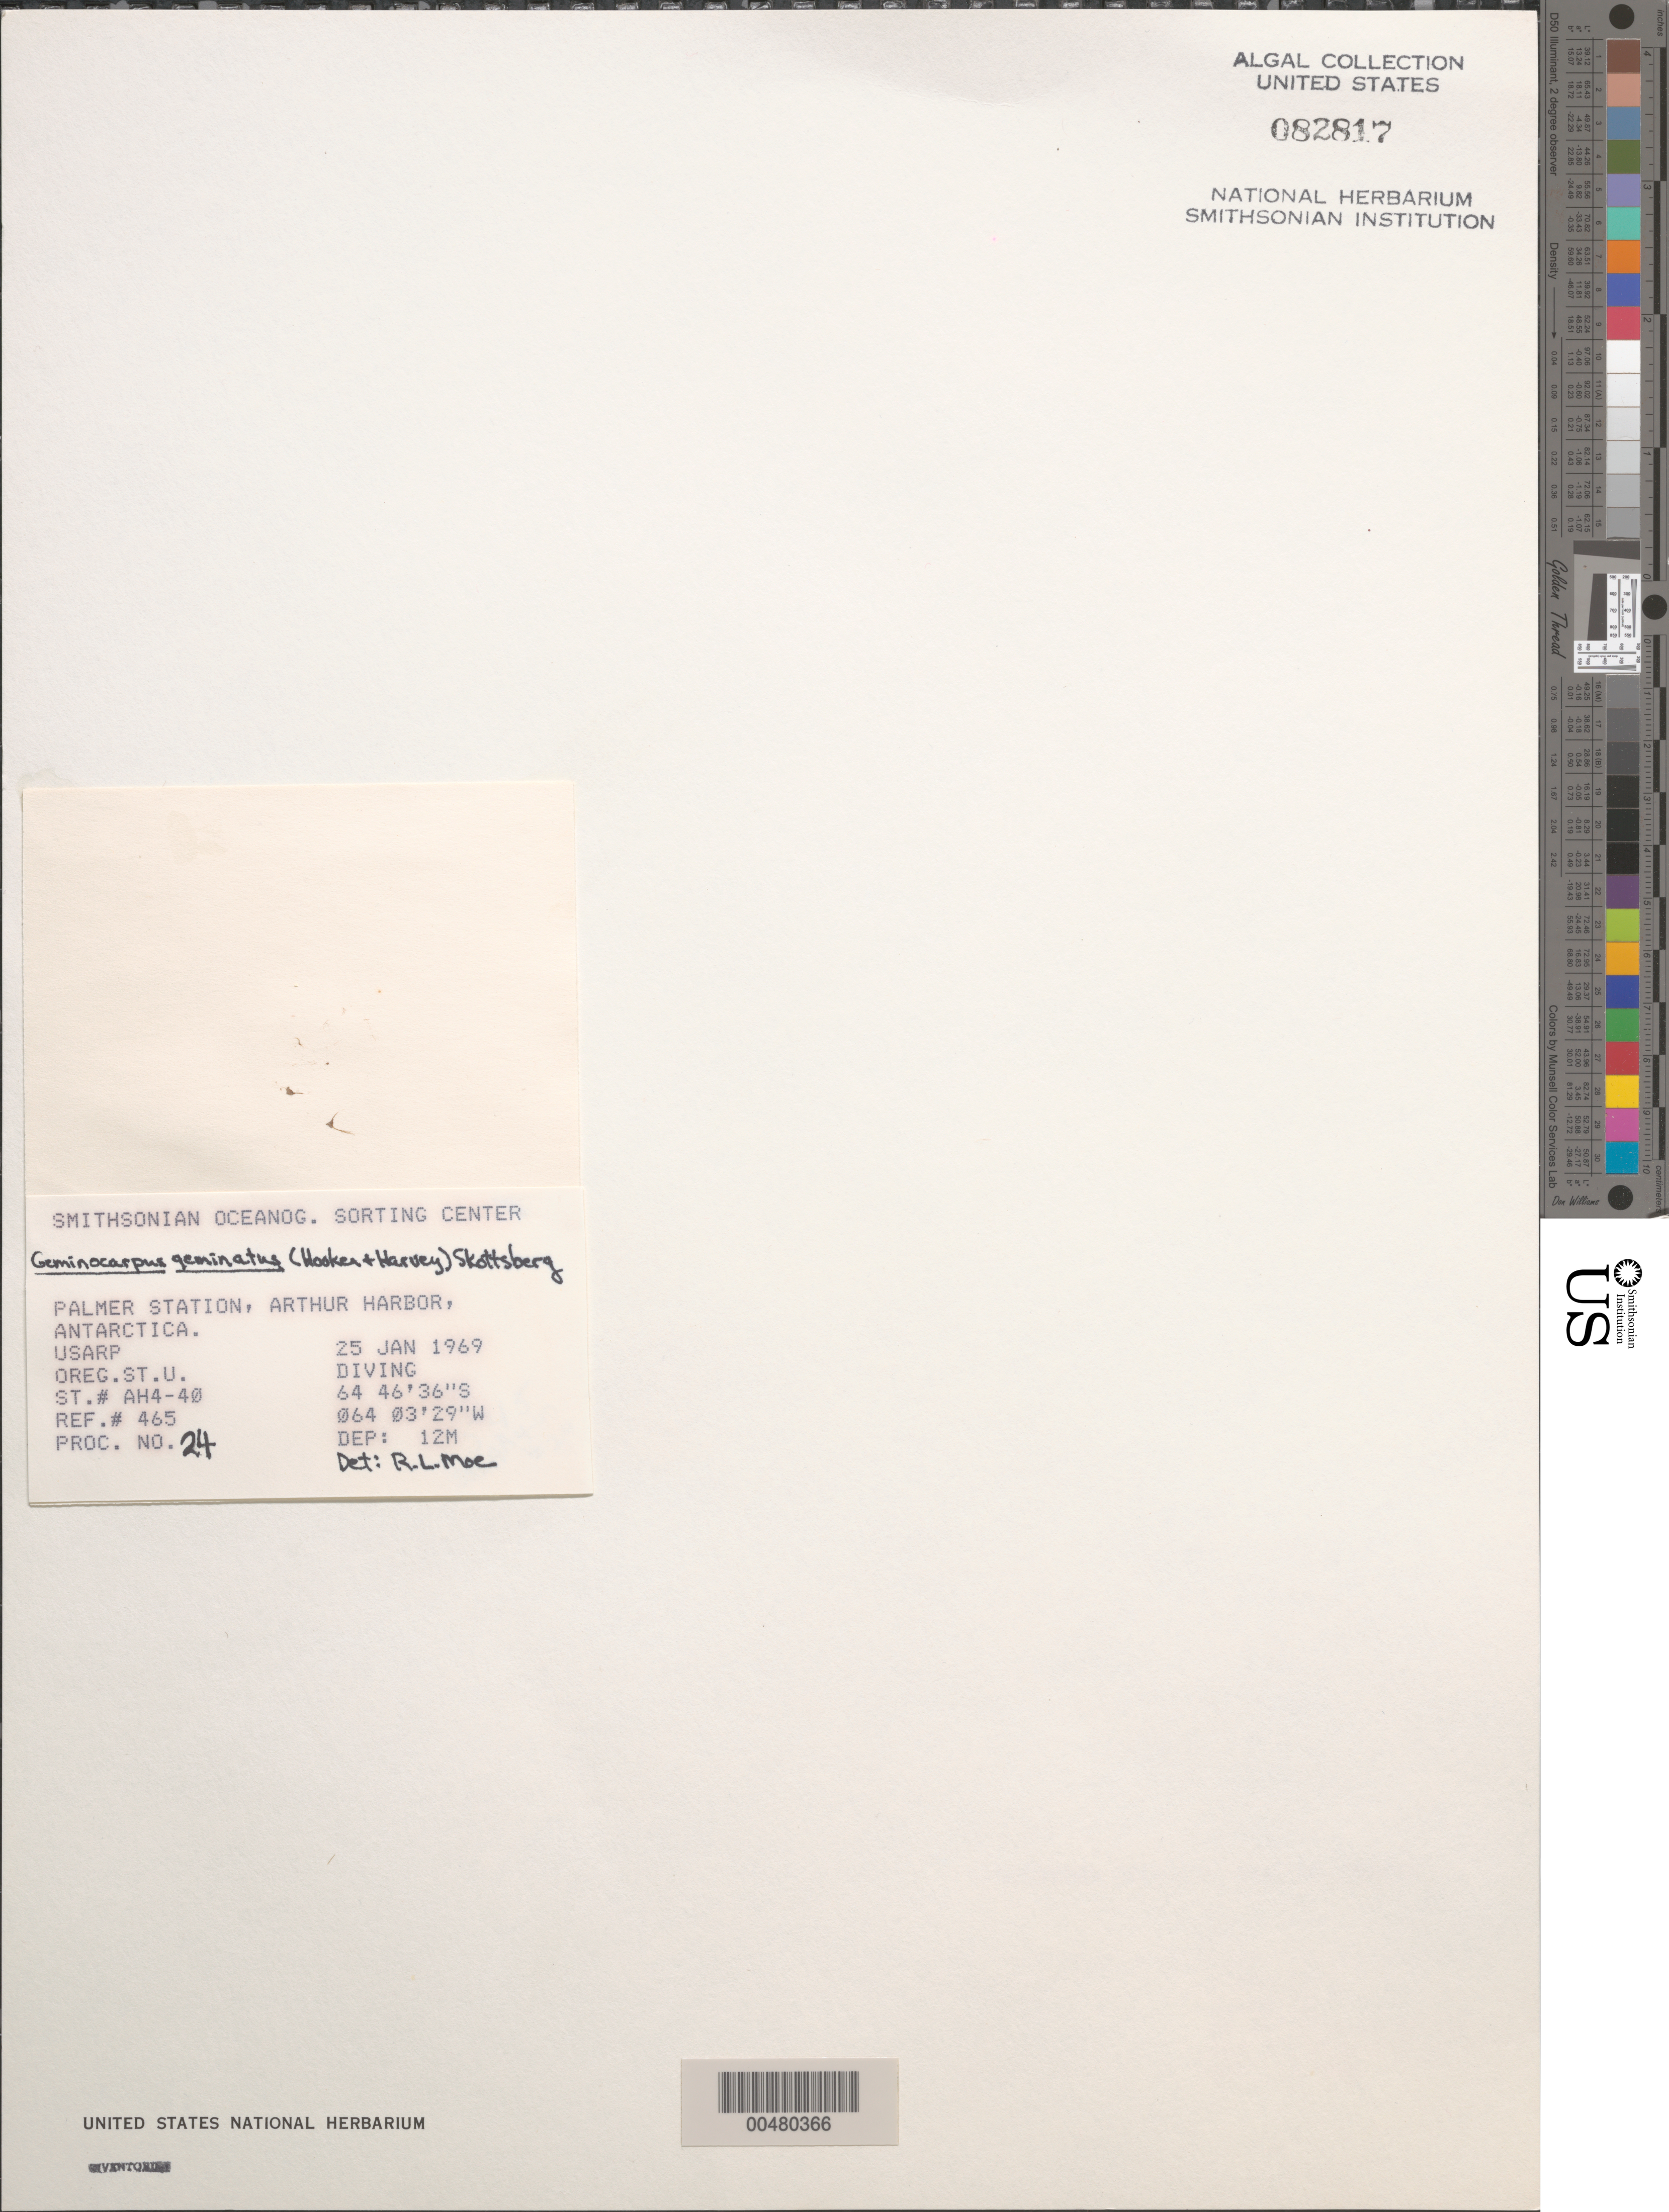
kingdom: Chromista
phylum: Ochrophyta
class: Phaeophyceae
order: Ectocarpales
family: Acinetosporaceae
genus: Geminocarpus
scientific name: Geminocarpus geminatus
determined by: Moe, R. L.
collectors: Oregon State University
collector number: Station Ah4-40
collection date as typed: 25 Jan 1969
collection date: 1969-01-25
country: Antarctica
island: Anvers Island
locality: Palmer Station, Arthur Harbor, Antarctic Peninsula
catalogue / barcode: US 82817